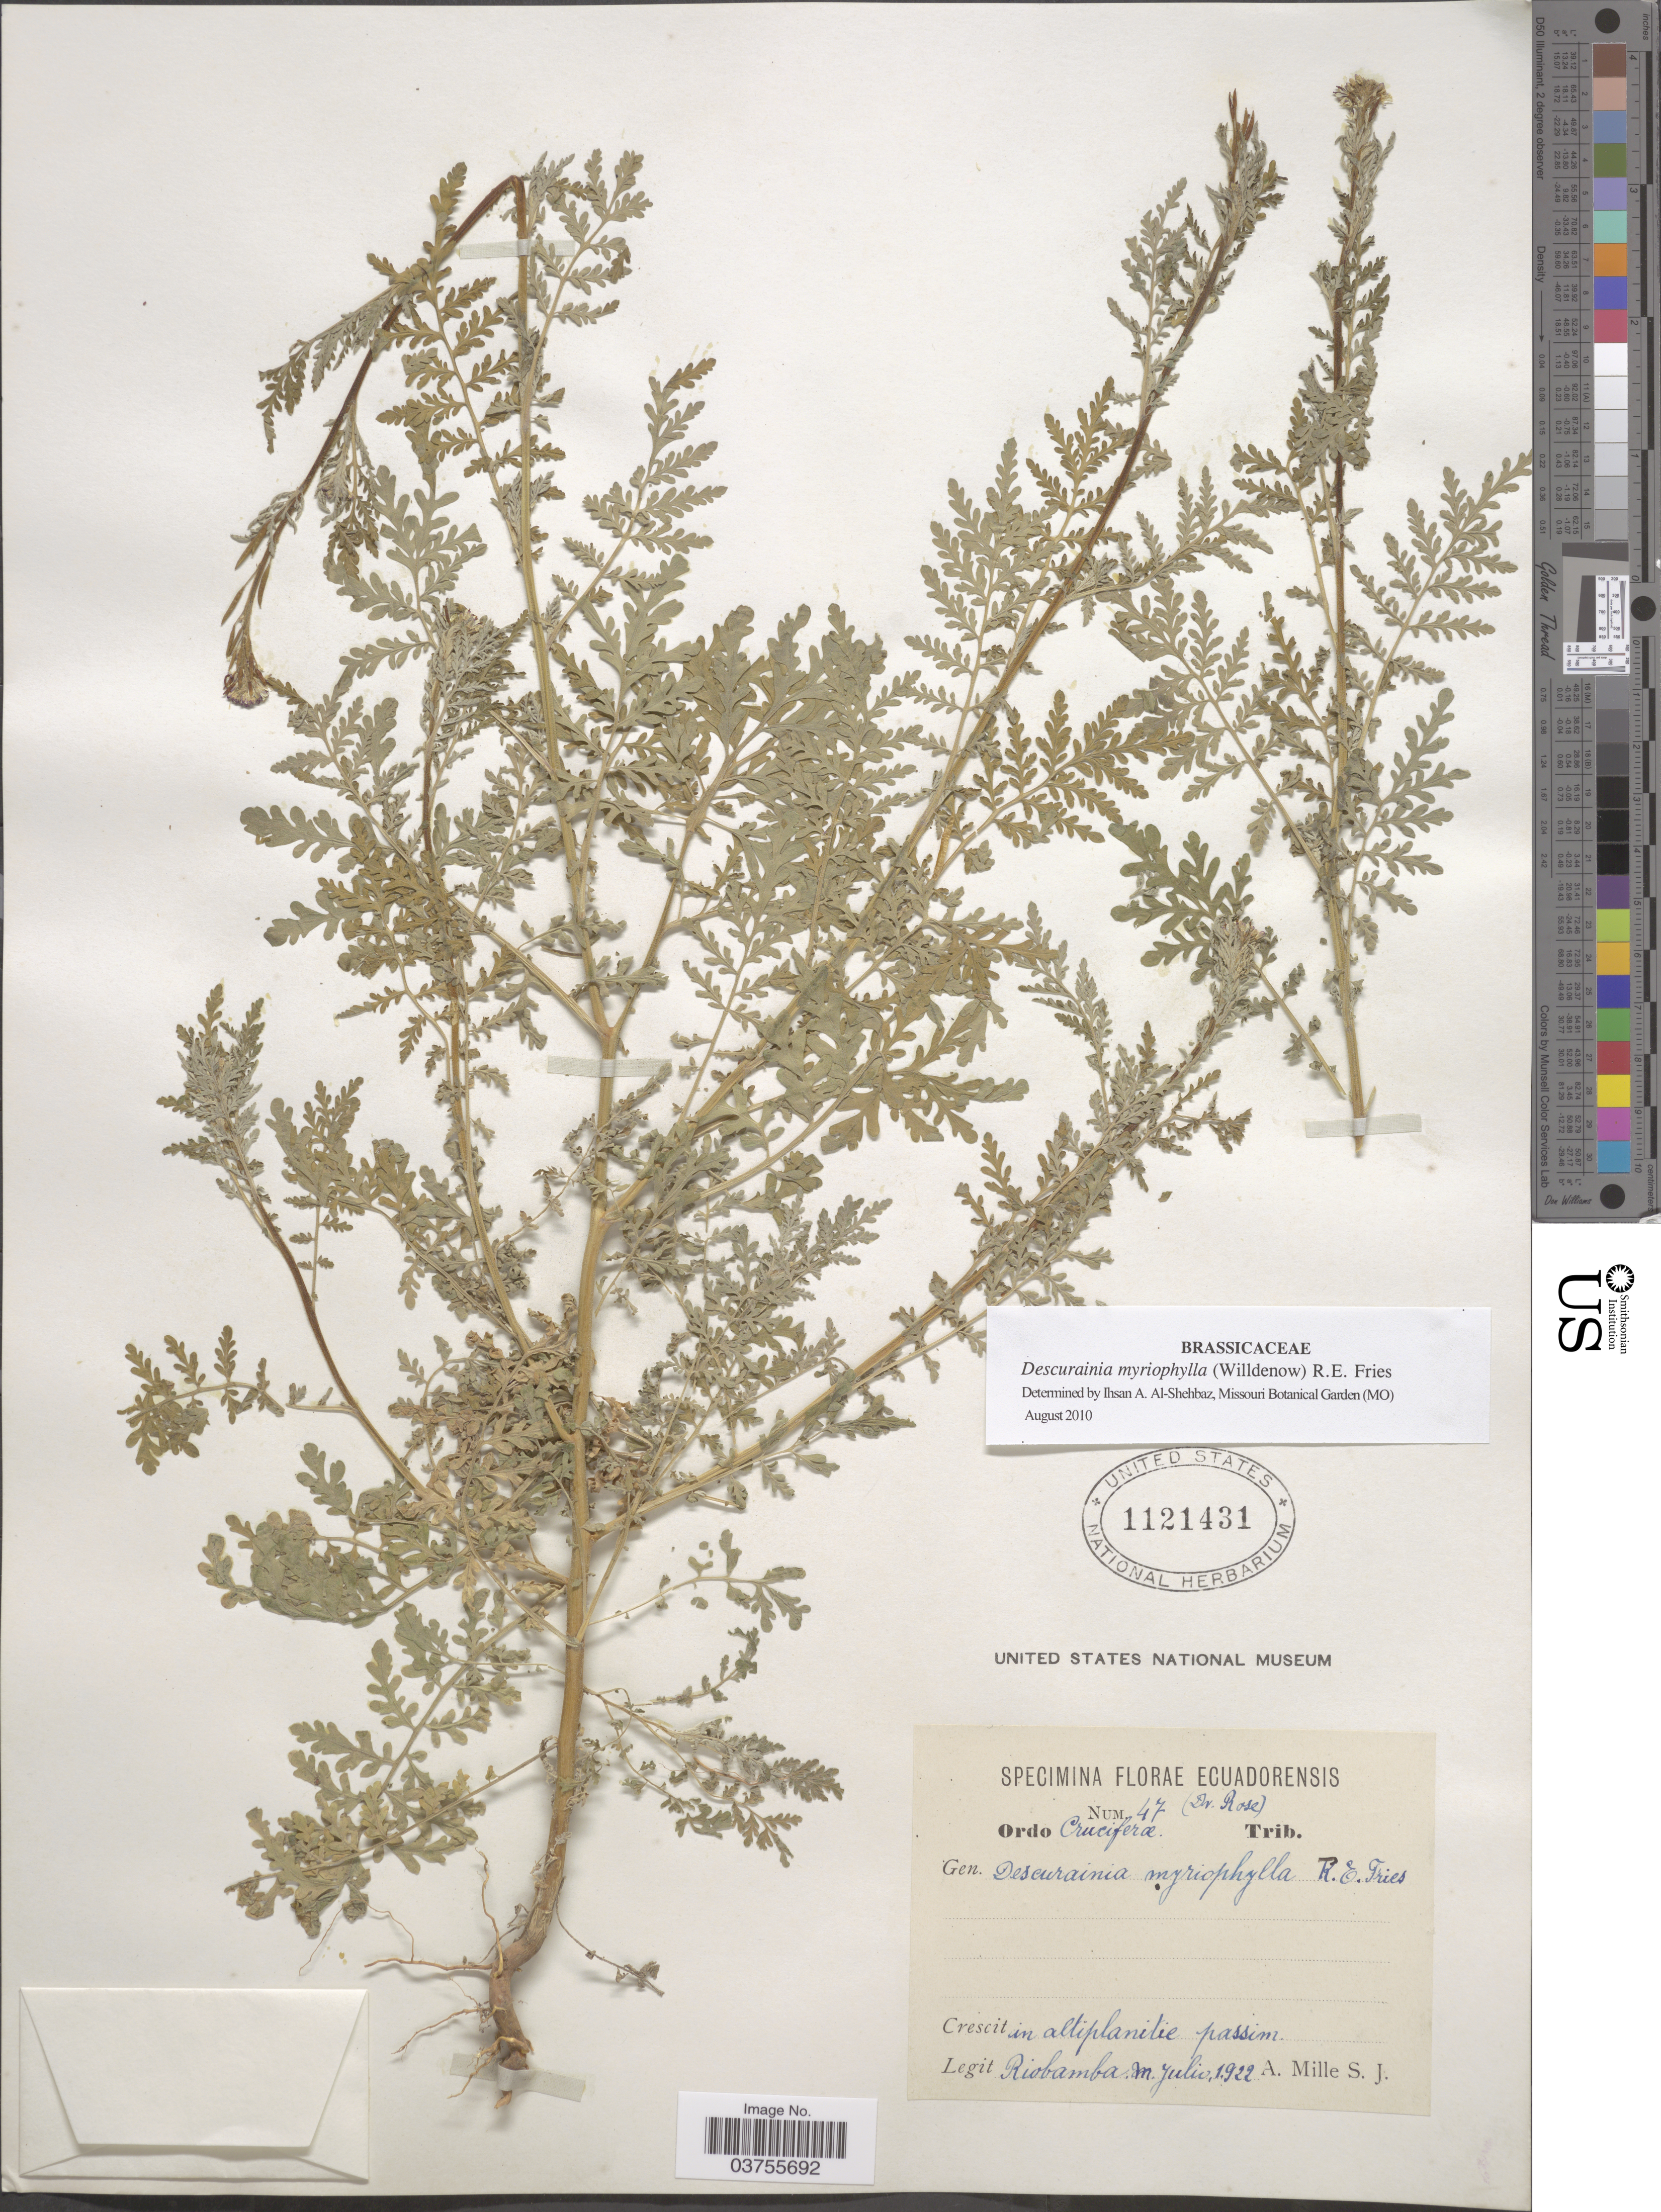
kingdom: Plantae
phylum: Tracheophyta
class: Magnoliopsida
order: Brassicales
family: Brassicaceae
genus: Descurainia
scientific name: Descurainia myriophylla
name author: (Willd.) R.E. Fr.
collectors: A. Mille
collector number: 47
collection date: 1922-07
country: Ecuador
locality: Rio bamba.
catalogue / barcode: US 1121431